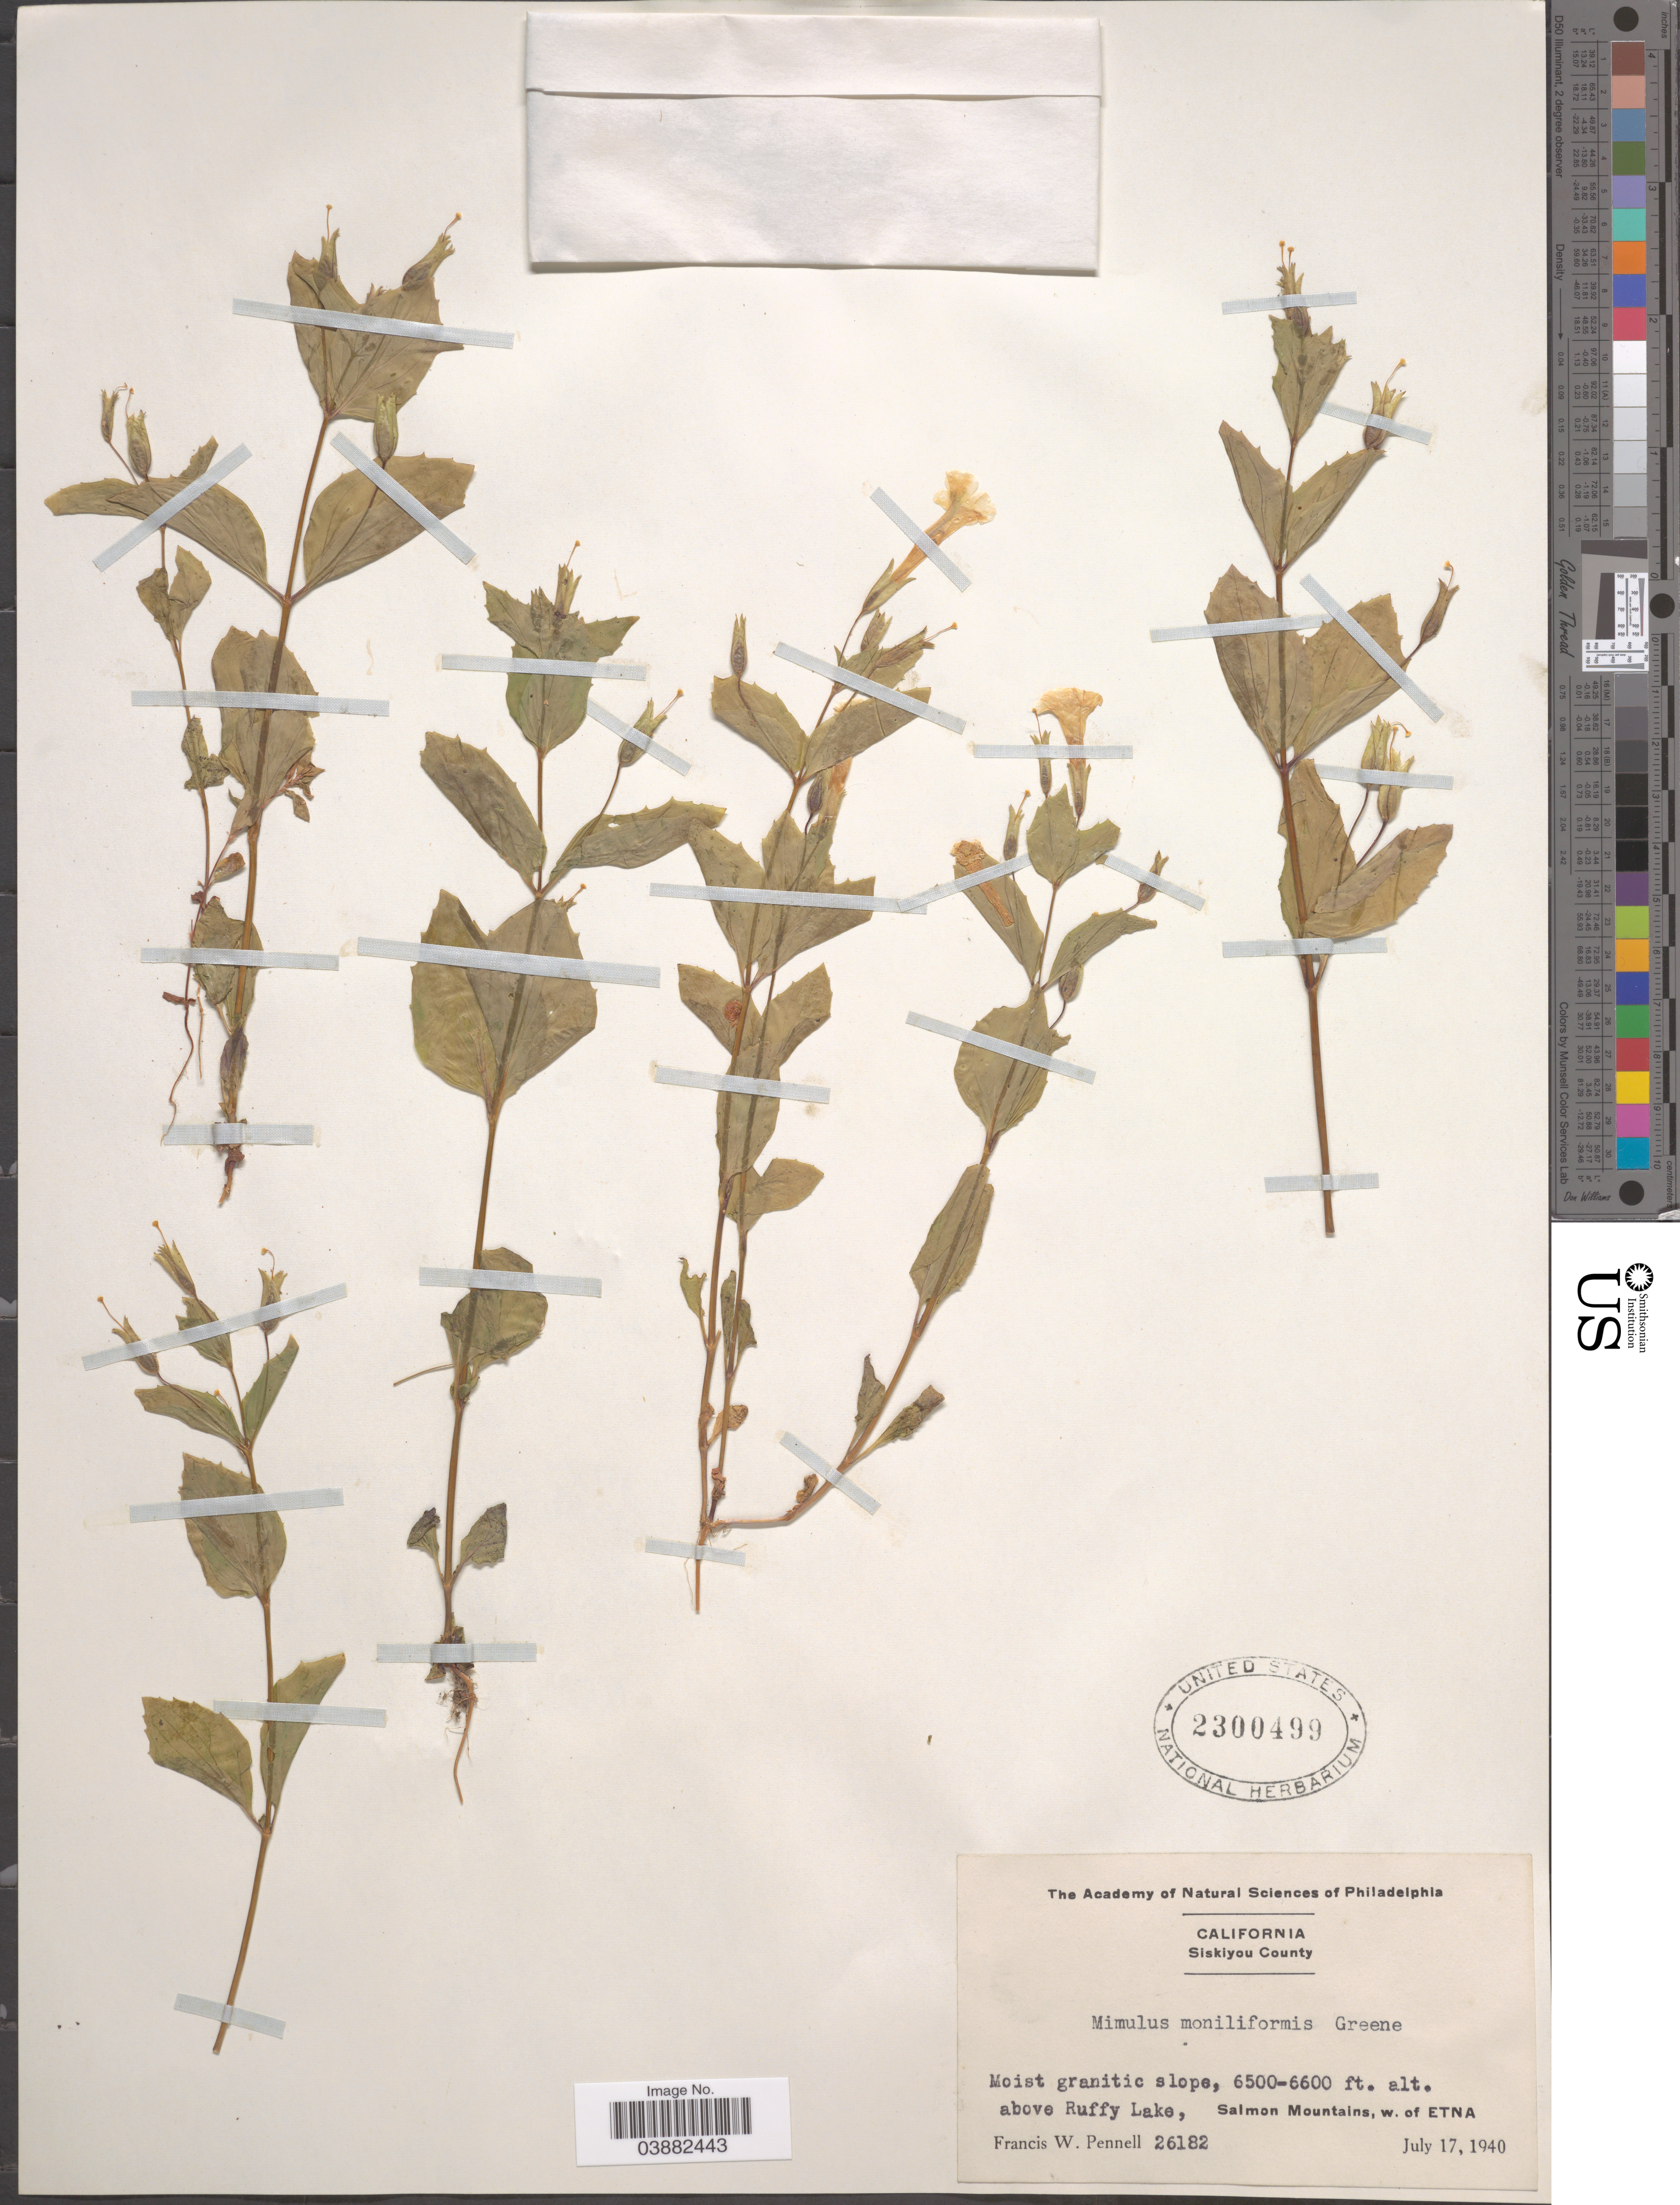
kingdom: Plantae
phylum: Tracheophyta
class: Magnoliopsida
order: Lamiales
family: Phrymaceae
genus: Mimulus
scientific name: Mimulus moniliformis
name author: Greene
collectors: F. W. Pennell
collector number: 26182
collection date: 1940-07-17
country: United States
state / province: California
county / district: Siskiyou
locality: Siskiyou County. Above Ruffy Lake, Salmon Mountains, w. of Etna.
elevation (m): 1981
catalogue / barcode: US 2300499